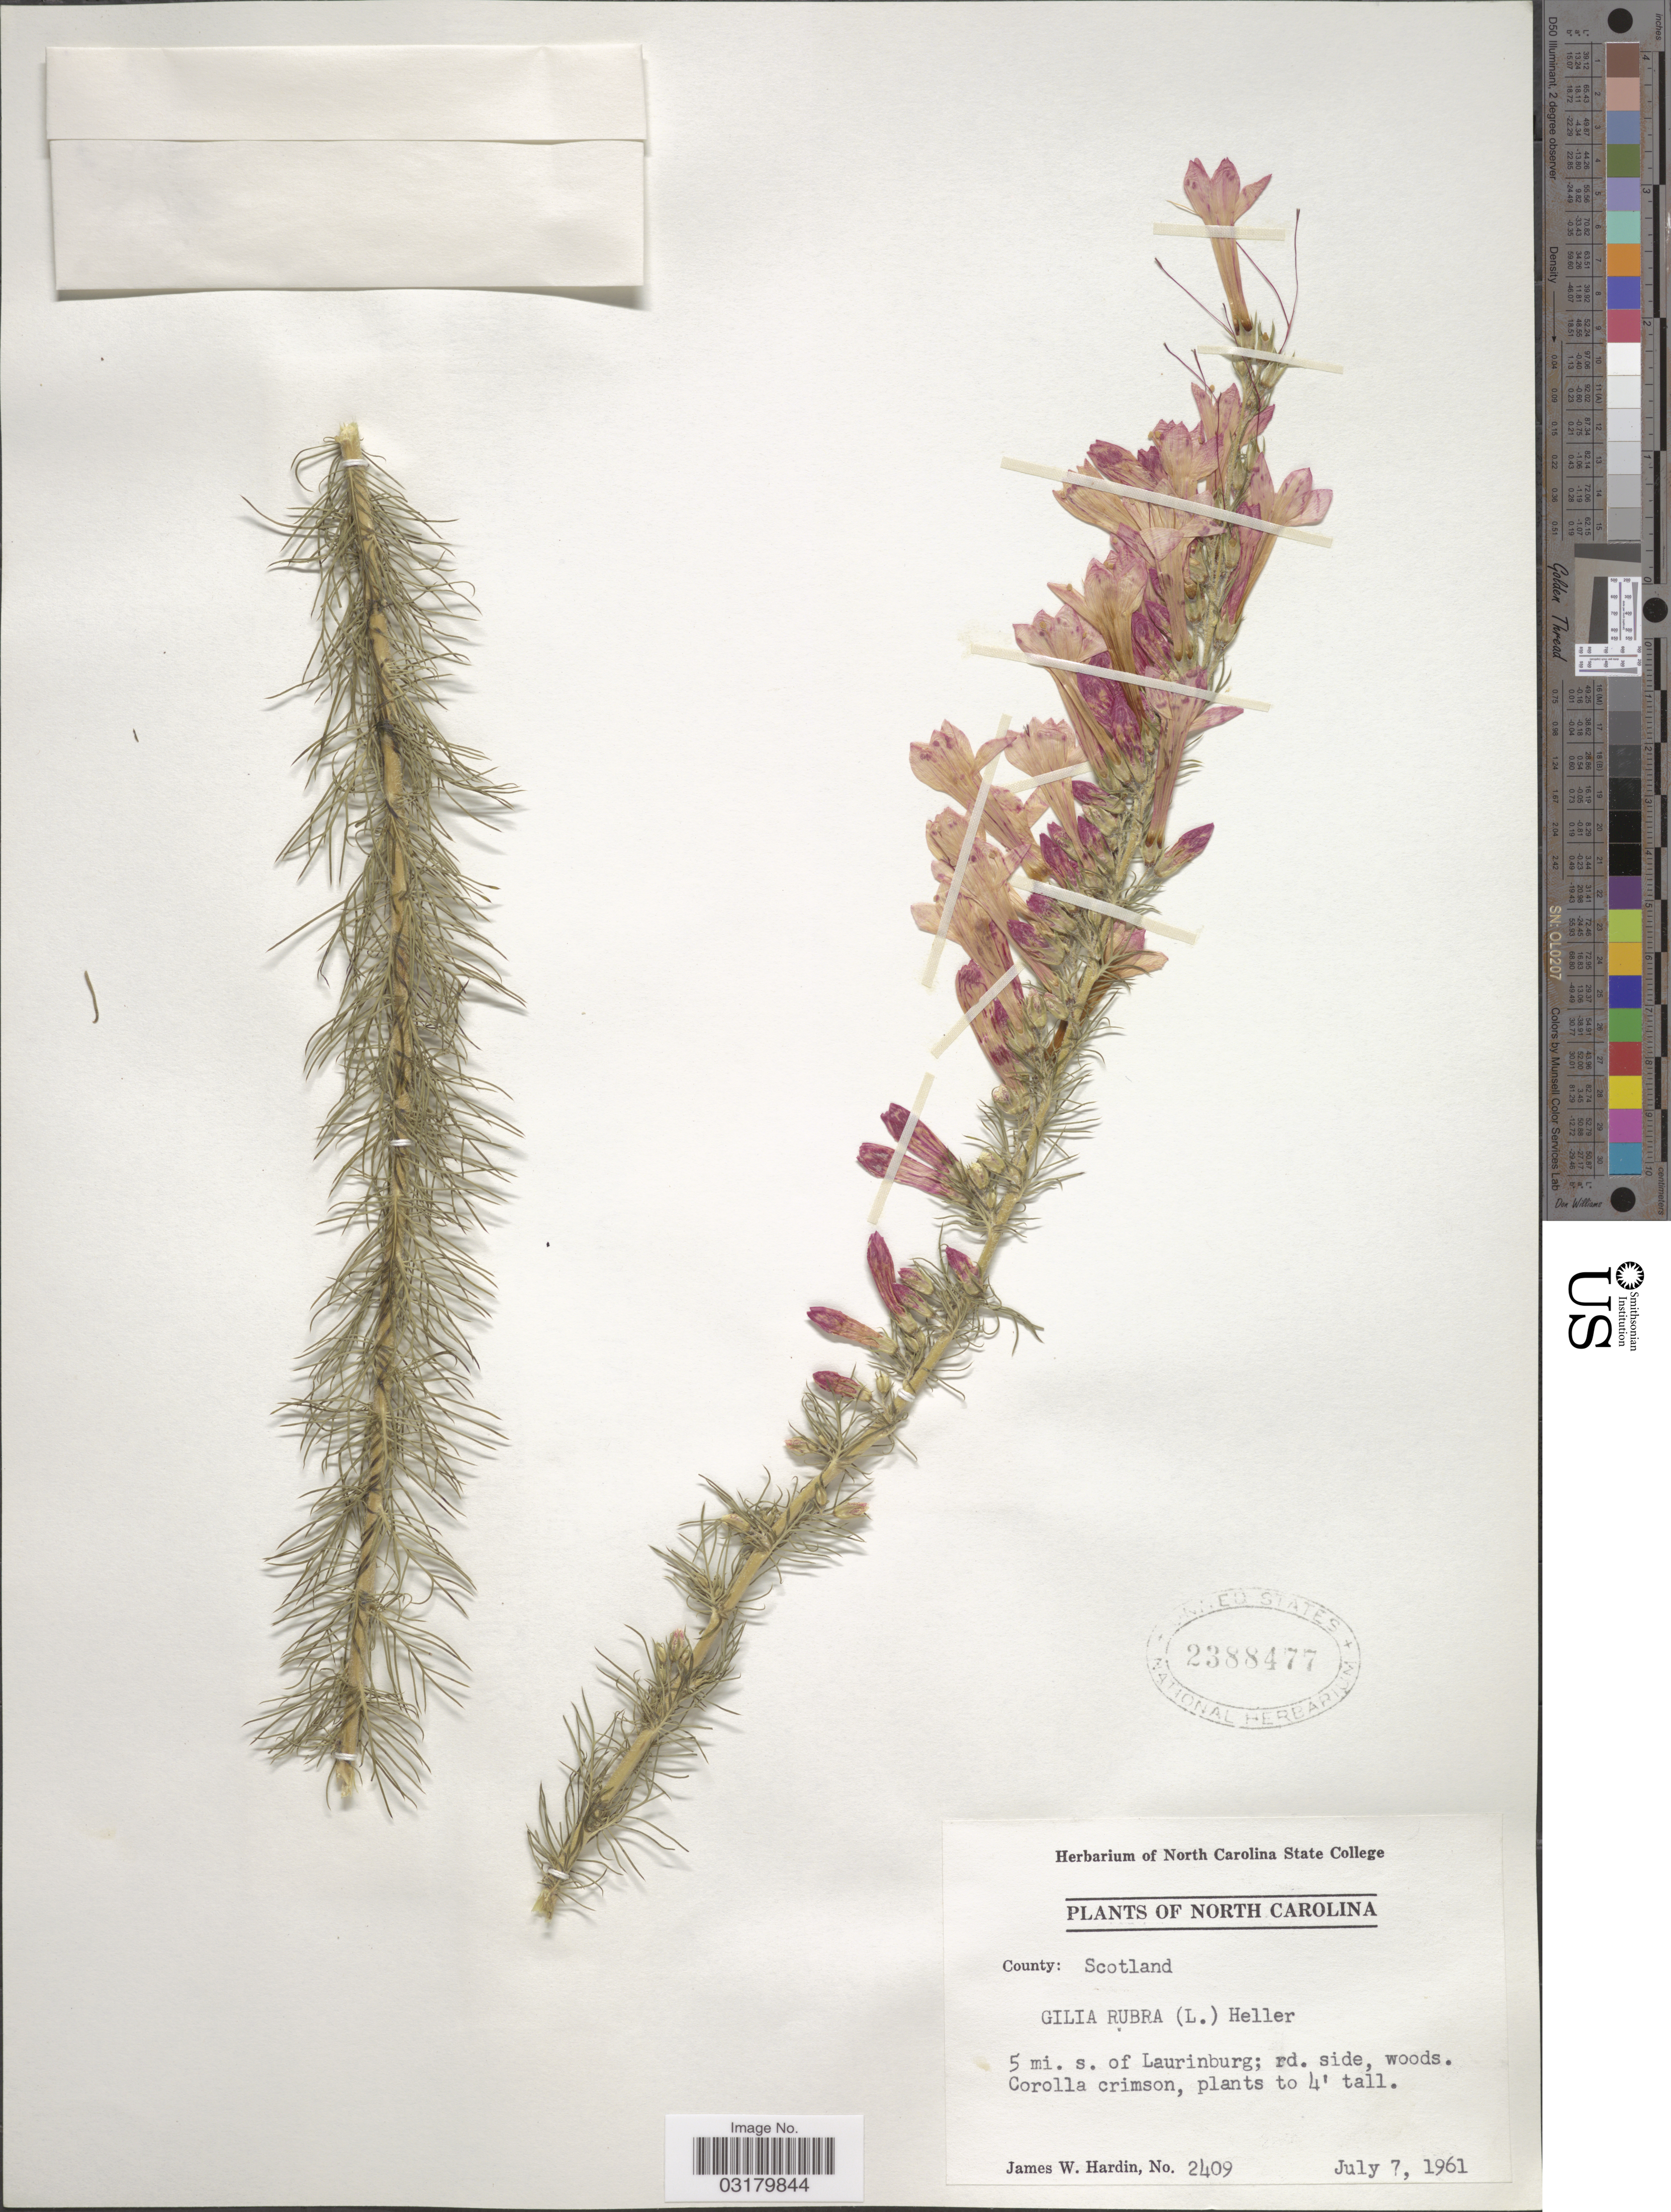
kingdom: Plantae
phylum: Tracheophyta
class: Magnoliopsida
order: Ericales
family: Polemoniaceae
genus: Ipomopsis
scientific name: Ipomopsis rubra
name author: (L.) Wherry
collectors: J. W. Hardin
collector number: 2409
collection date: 1961-06-07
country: United States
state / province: North Carolina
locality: County: Scotland. 5 mi. s. of Laurinburg; rd. side, woods.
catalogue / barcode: US 2388477